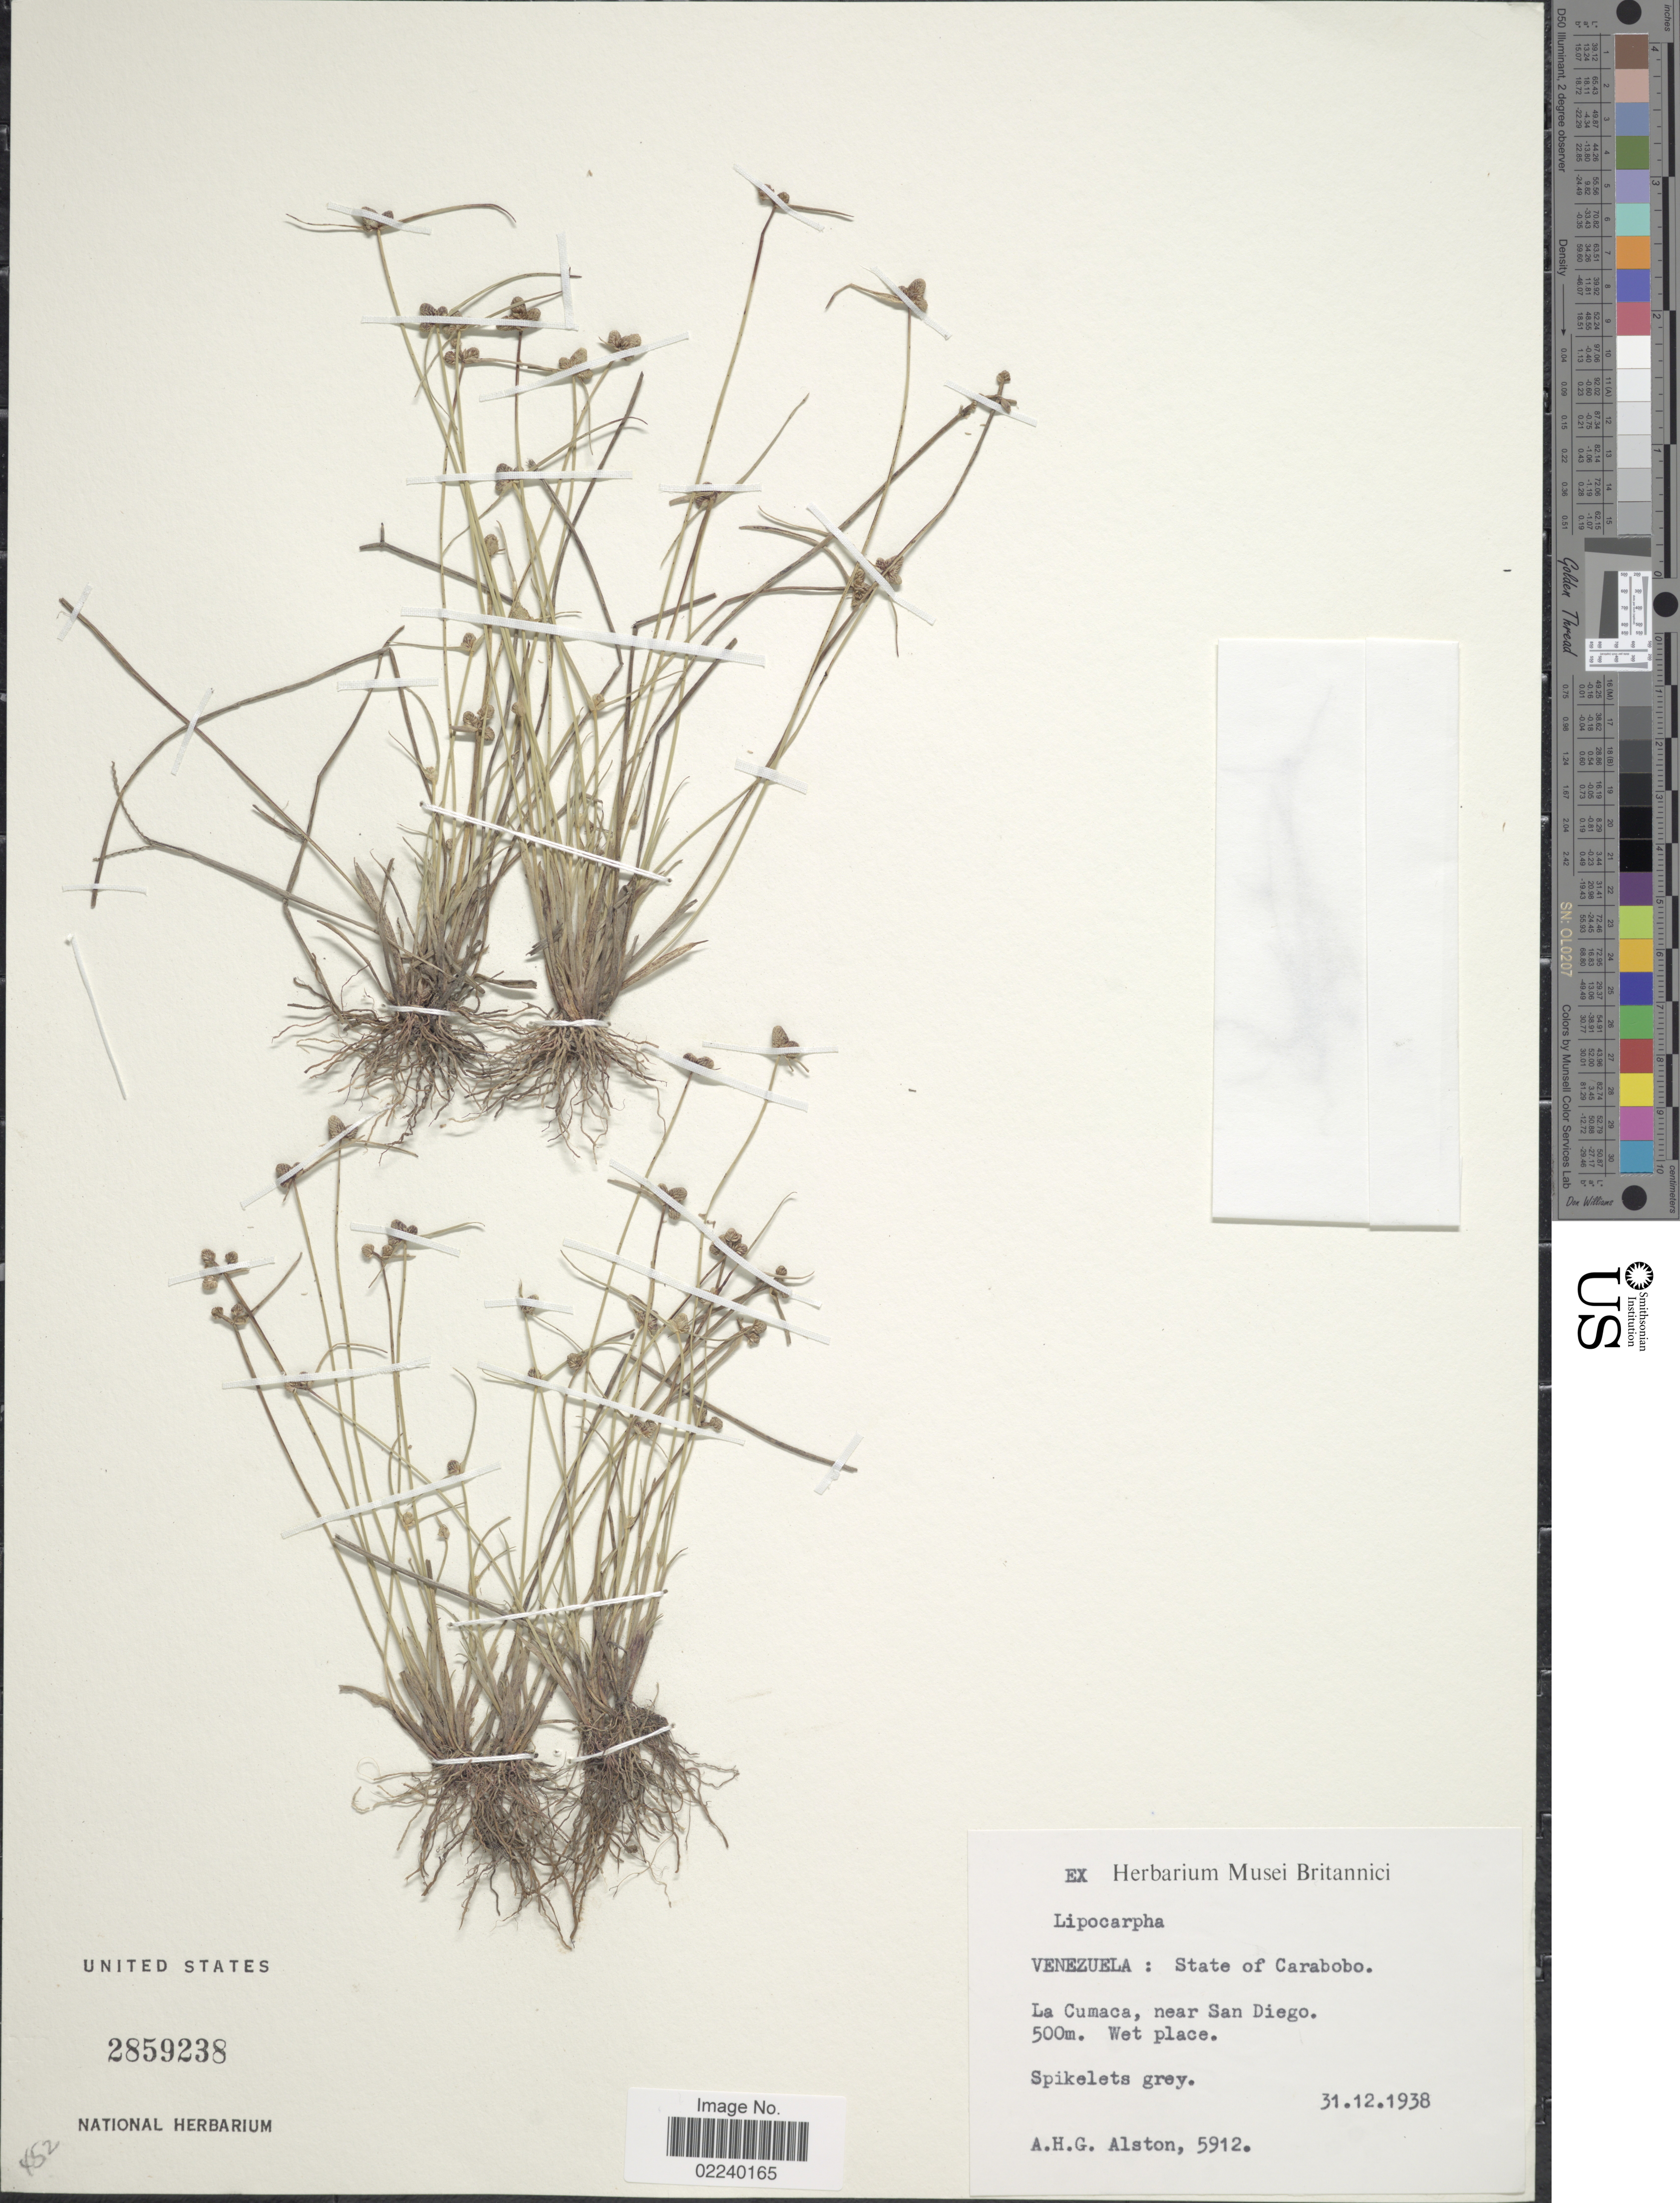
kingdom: Plantae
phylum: Tracheophyta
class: Liliopsida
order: Poales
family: Cyperaceae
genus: Cyperus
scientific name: Cyperus lipomexicanus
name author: Goetgh.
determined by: Strong, M. T., (US), Smithsonian Institution - National Museum of Natural History (UNITED STATES)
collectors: A. H. Alston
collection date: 1938-12-31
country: Venezuela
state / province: Carabobo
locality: La Cumaca, near San Diego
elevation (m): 500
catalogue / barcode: US 2859238